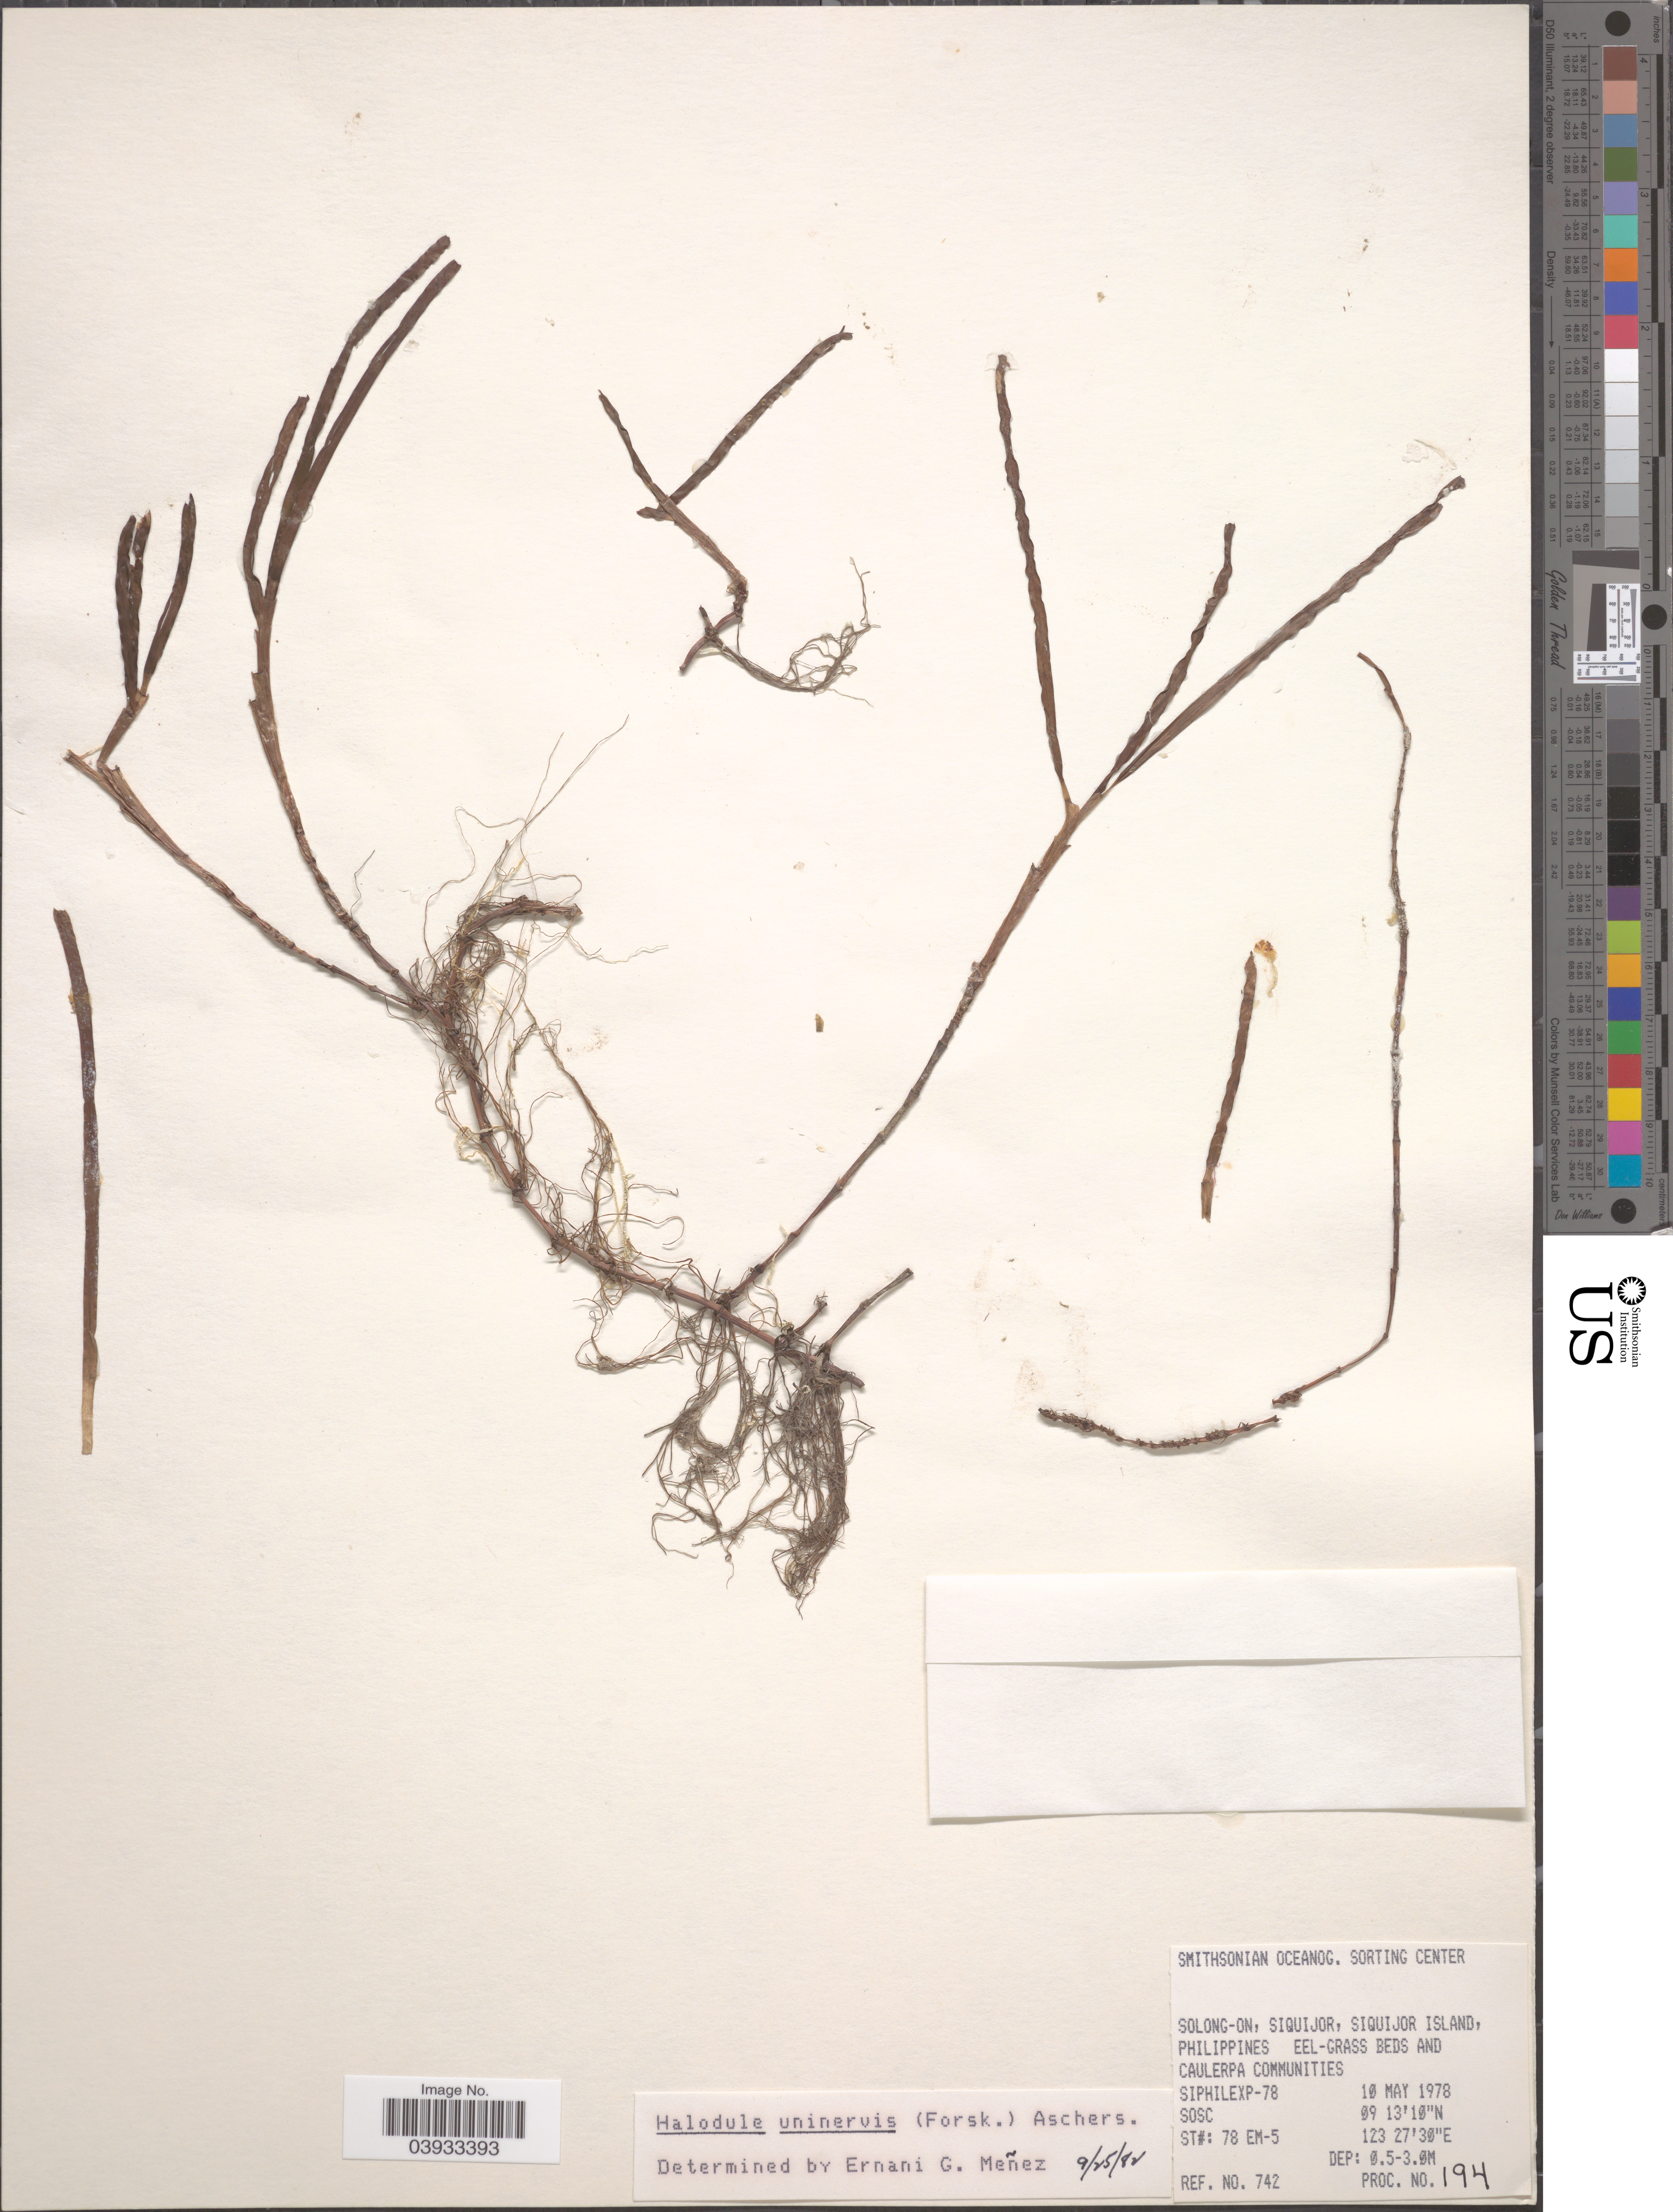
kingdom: Plantae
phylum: Tracheophyta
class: Liliopsida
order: Alismatales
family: Cymodoceaceae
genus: Halodule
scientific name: Halodule uninervis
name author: (Forssk.) Asch.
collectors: SOSC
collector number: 742/194?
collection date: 1978-05-10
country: Philippines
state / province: Central Visayas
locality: Solong-On, Siquijor, Siquijor Island.